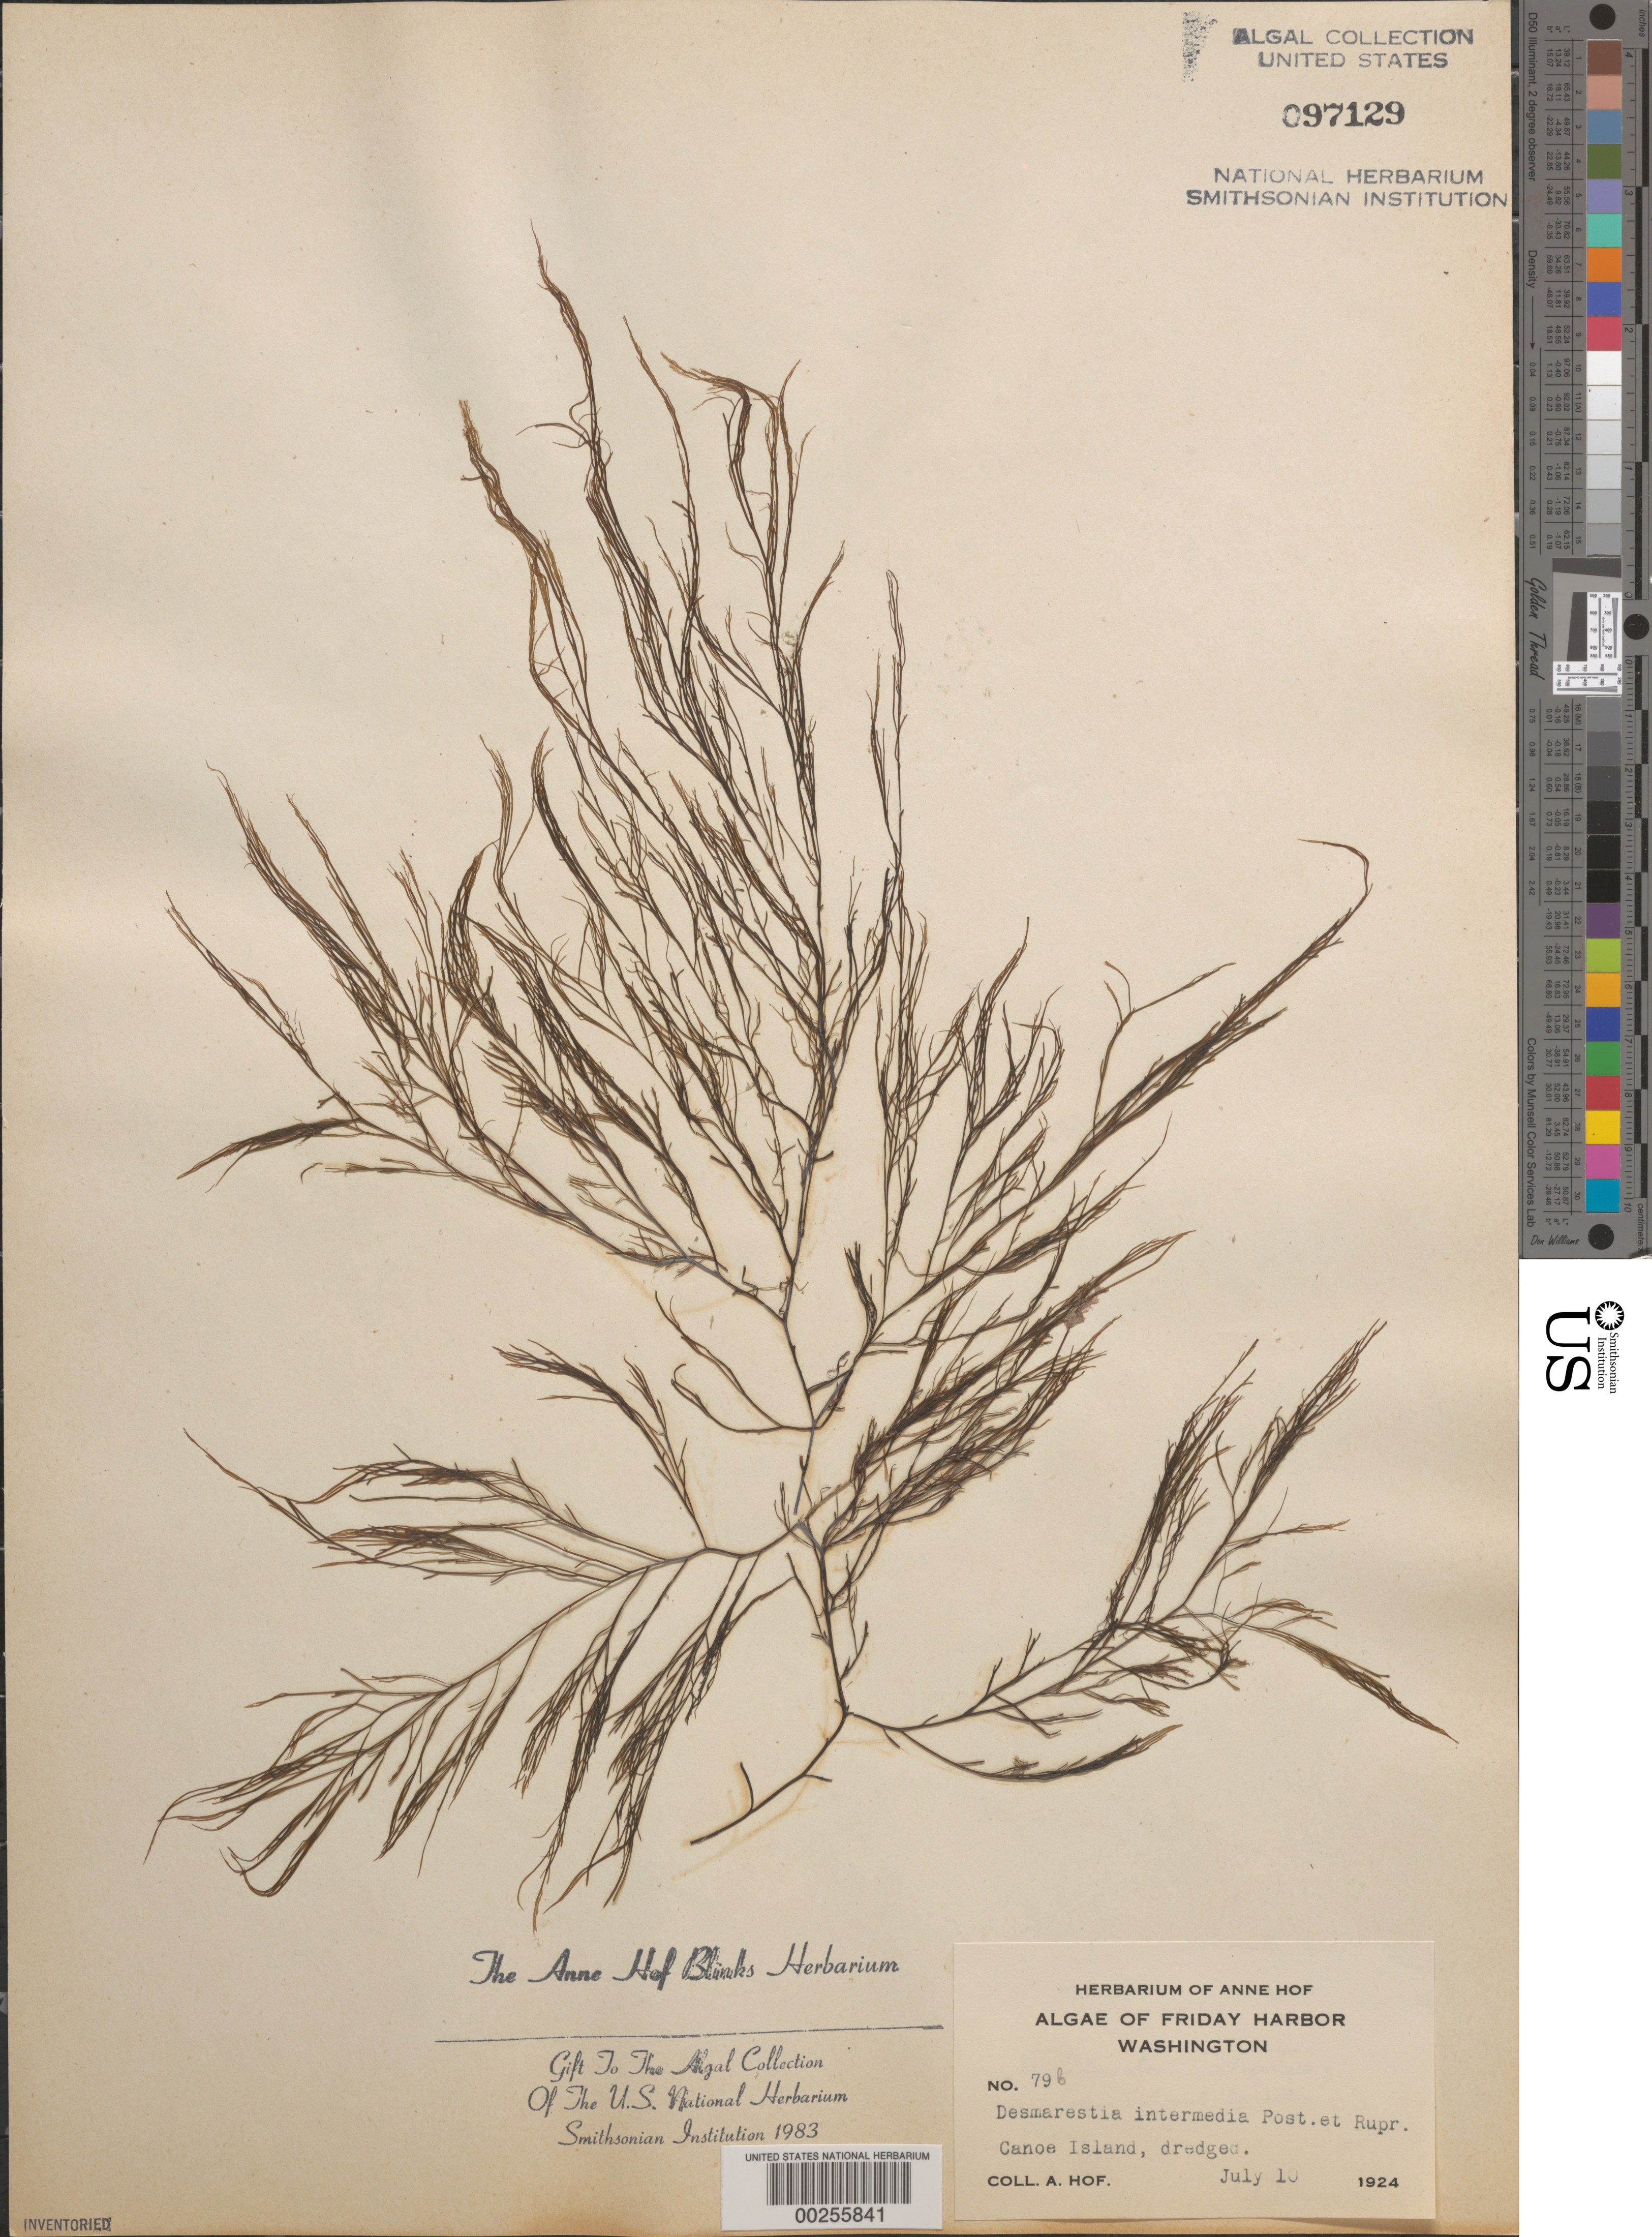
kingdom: Chromista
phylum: Ochrophyta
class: Phaeophyceae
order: Desmarestiales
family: Desmarestiaceae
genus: Desmarestia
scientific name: Desmarestia intermedia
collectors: A. Blinks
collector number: AHB 79b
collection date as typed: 10 Jul 1924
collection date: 1924-07-10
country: United States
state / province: Washington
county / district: San Juan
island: Canoe Island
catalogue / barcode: US 97129